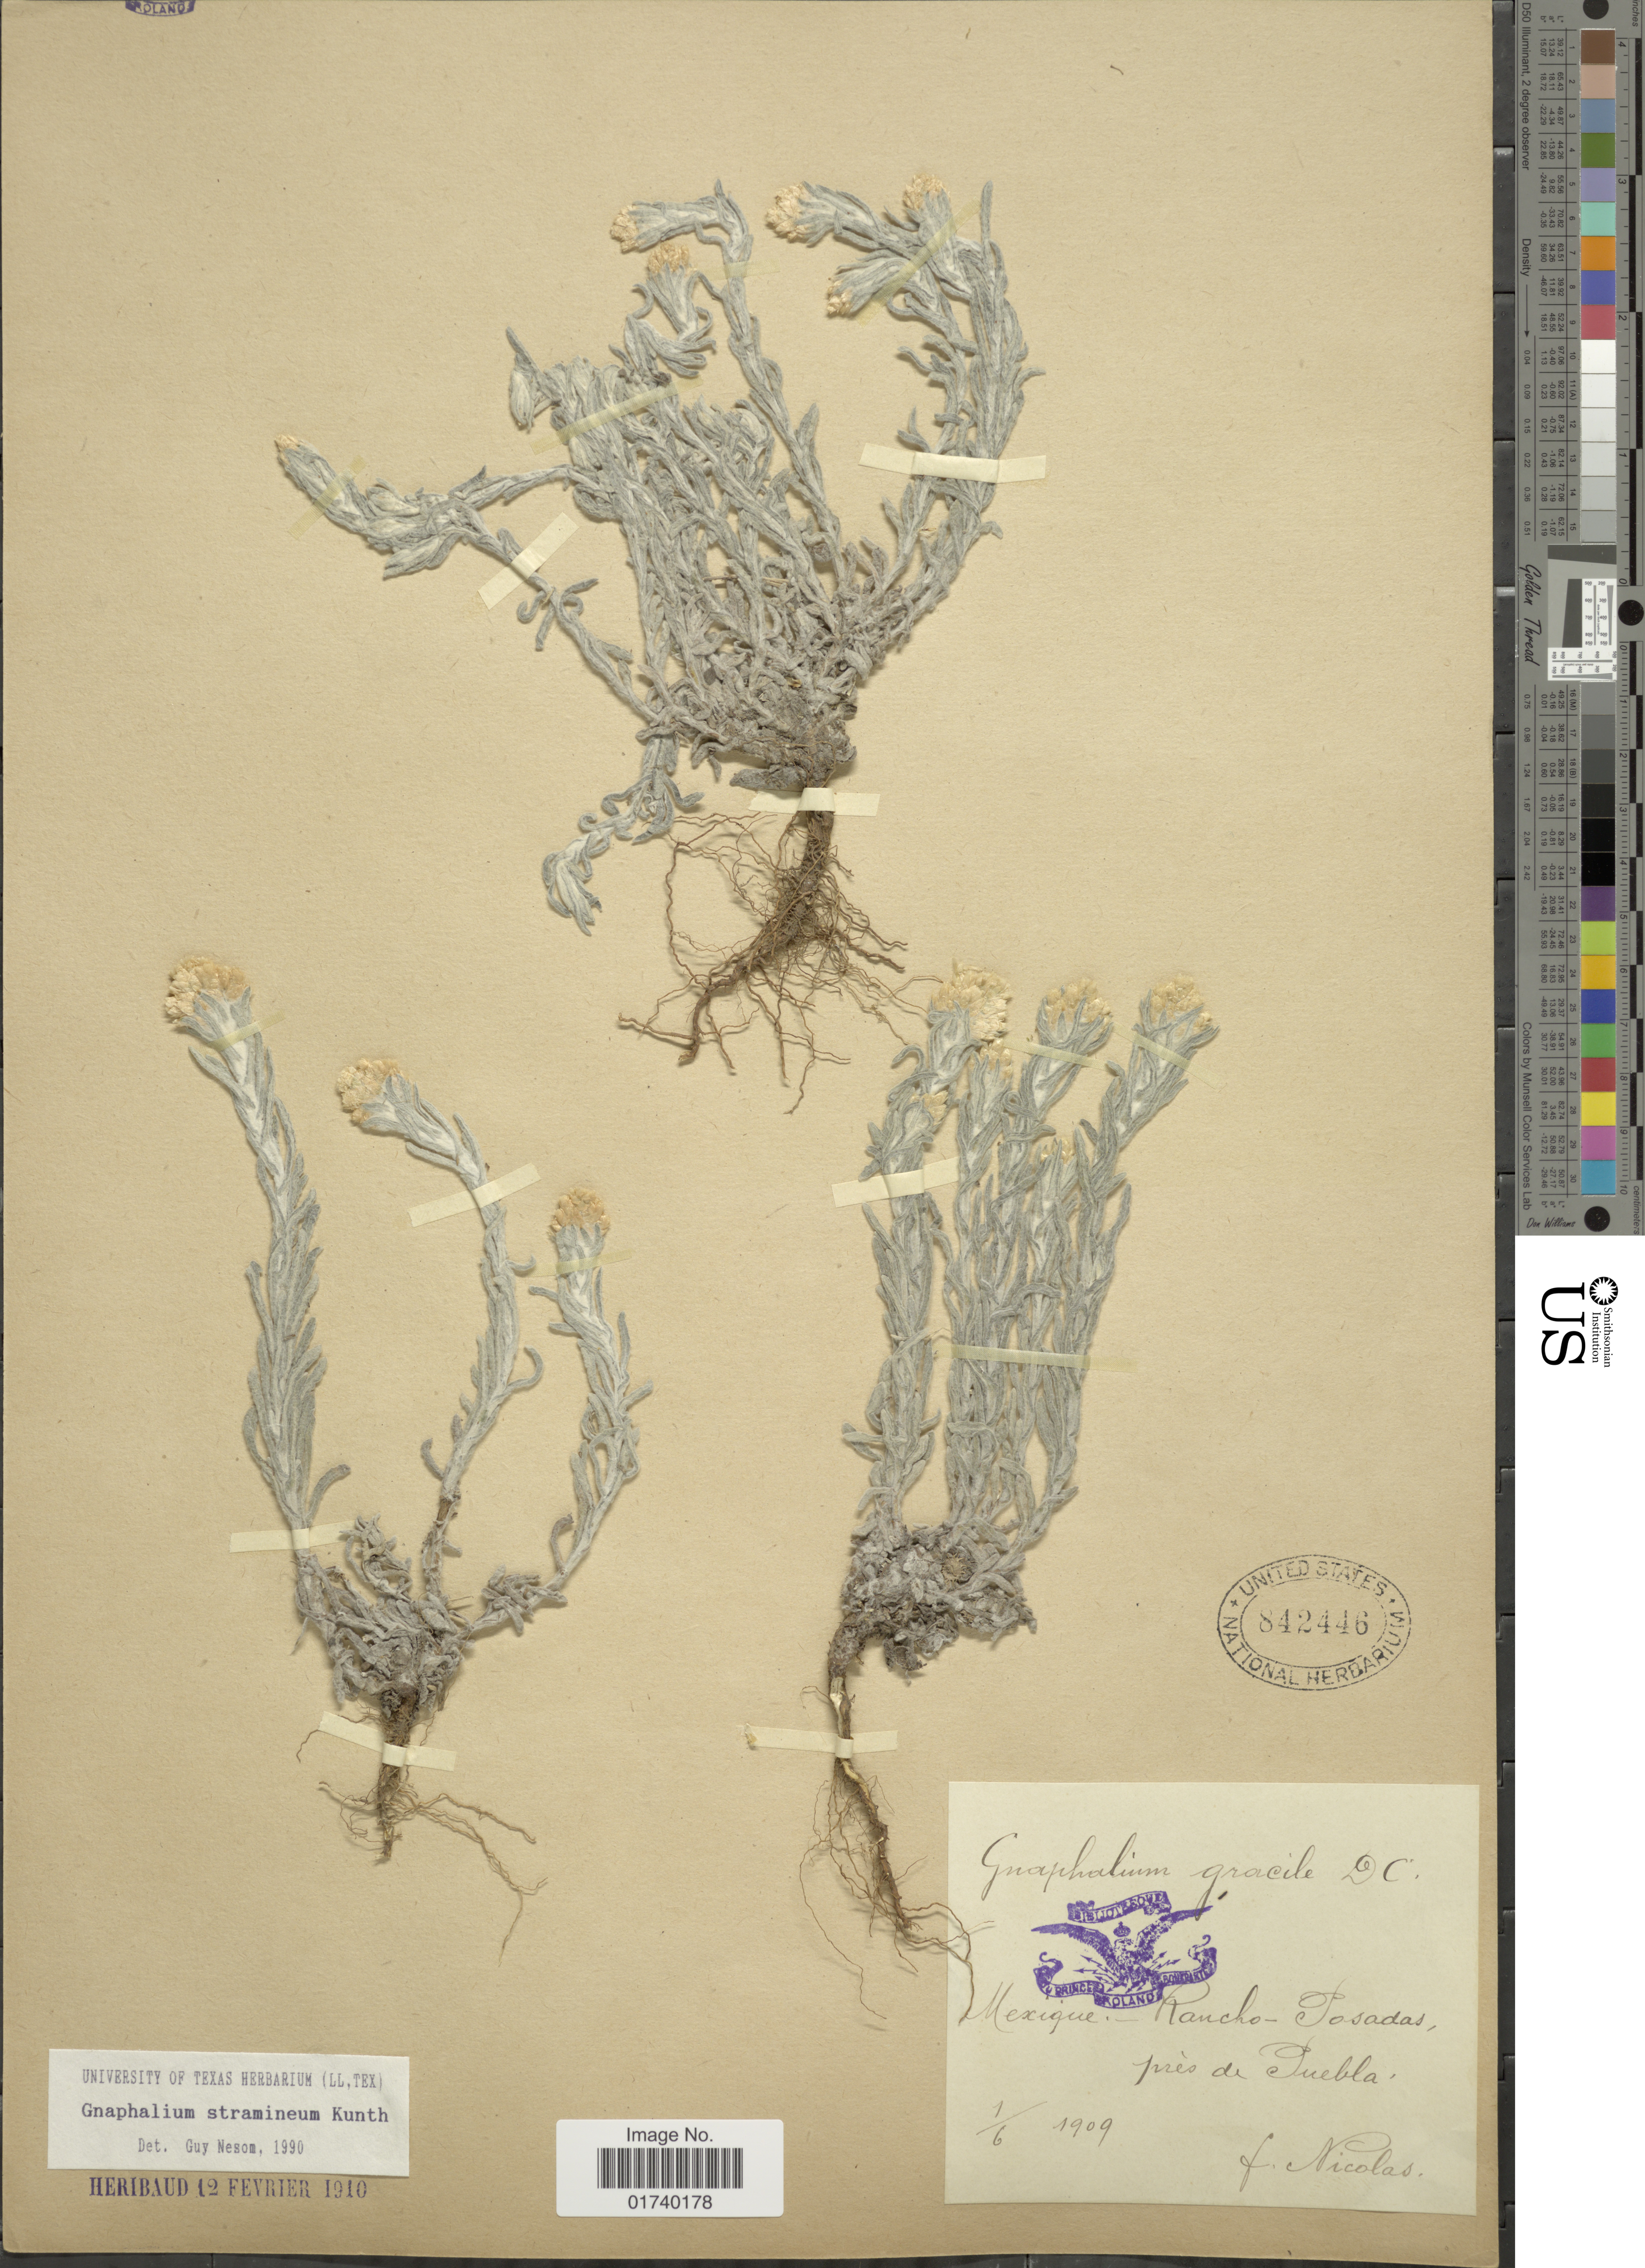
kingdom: Plantae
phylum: Tracheophyta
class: Magnoliopsida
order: Asterales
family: Asteraceae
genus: Pseudognaphalium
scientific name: Pseudognaphalium stramineum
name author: (Kunth) Anderb.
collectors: B. Nicolas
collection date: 1909-06-01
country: Mexico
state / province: Puebla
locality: Rancho Posadas pres de Puebla.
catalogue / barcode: US 842446